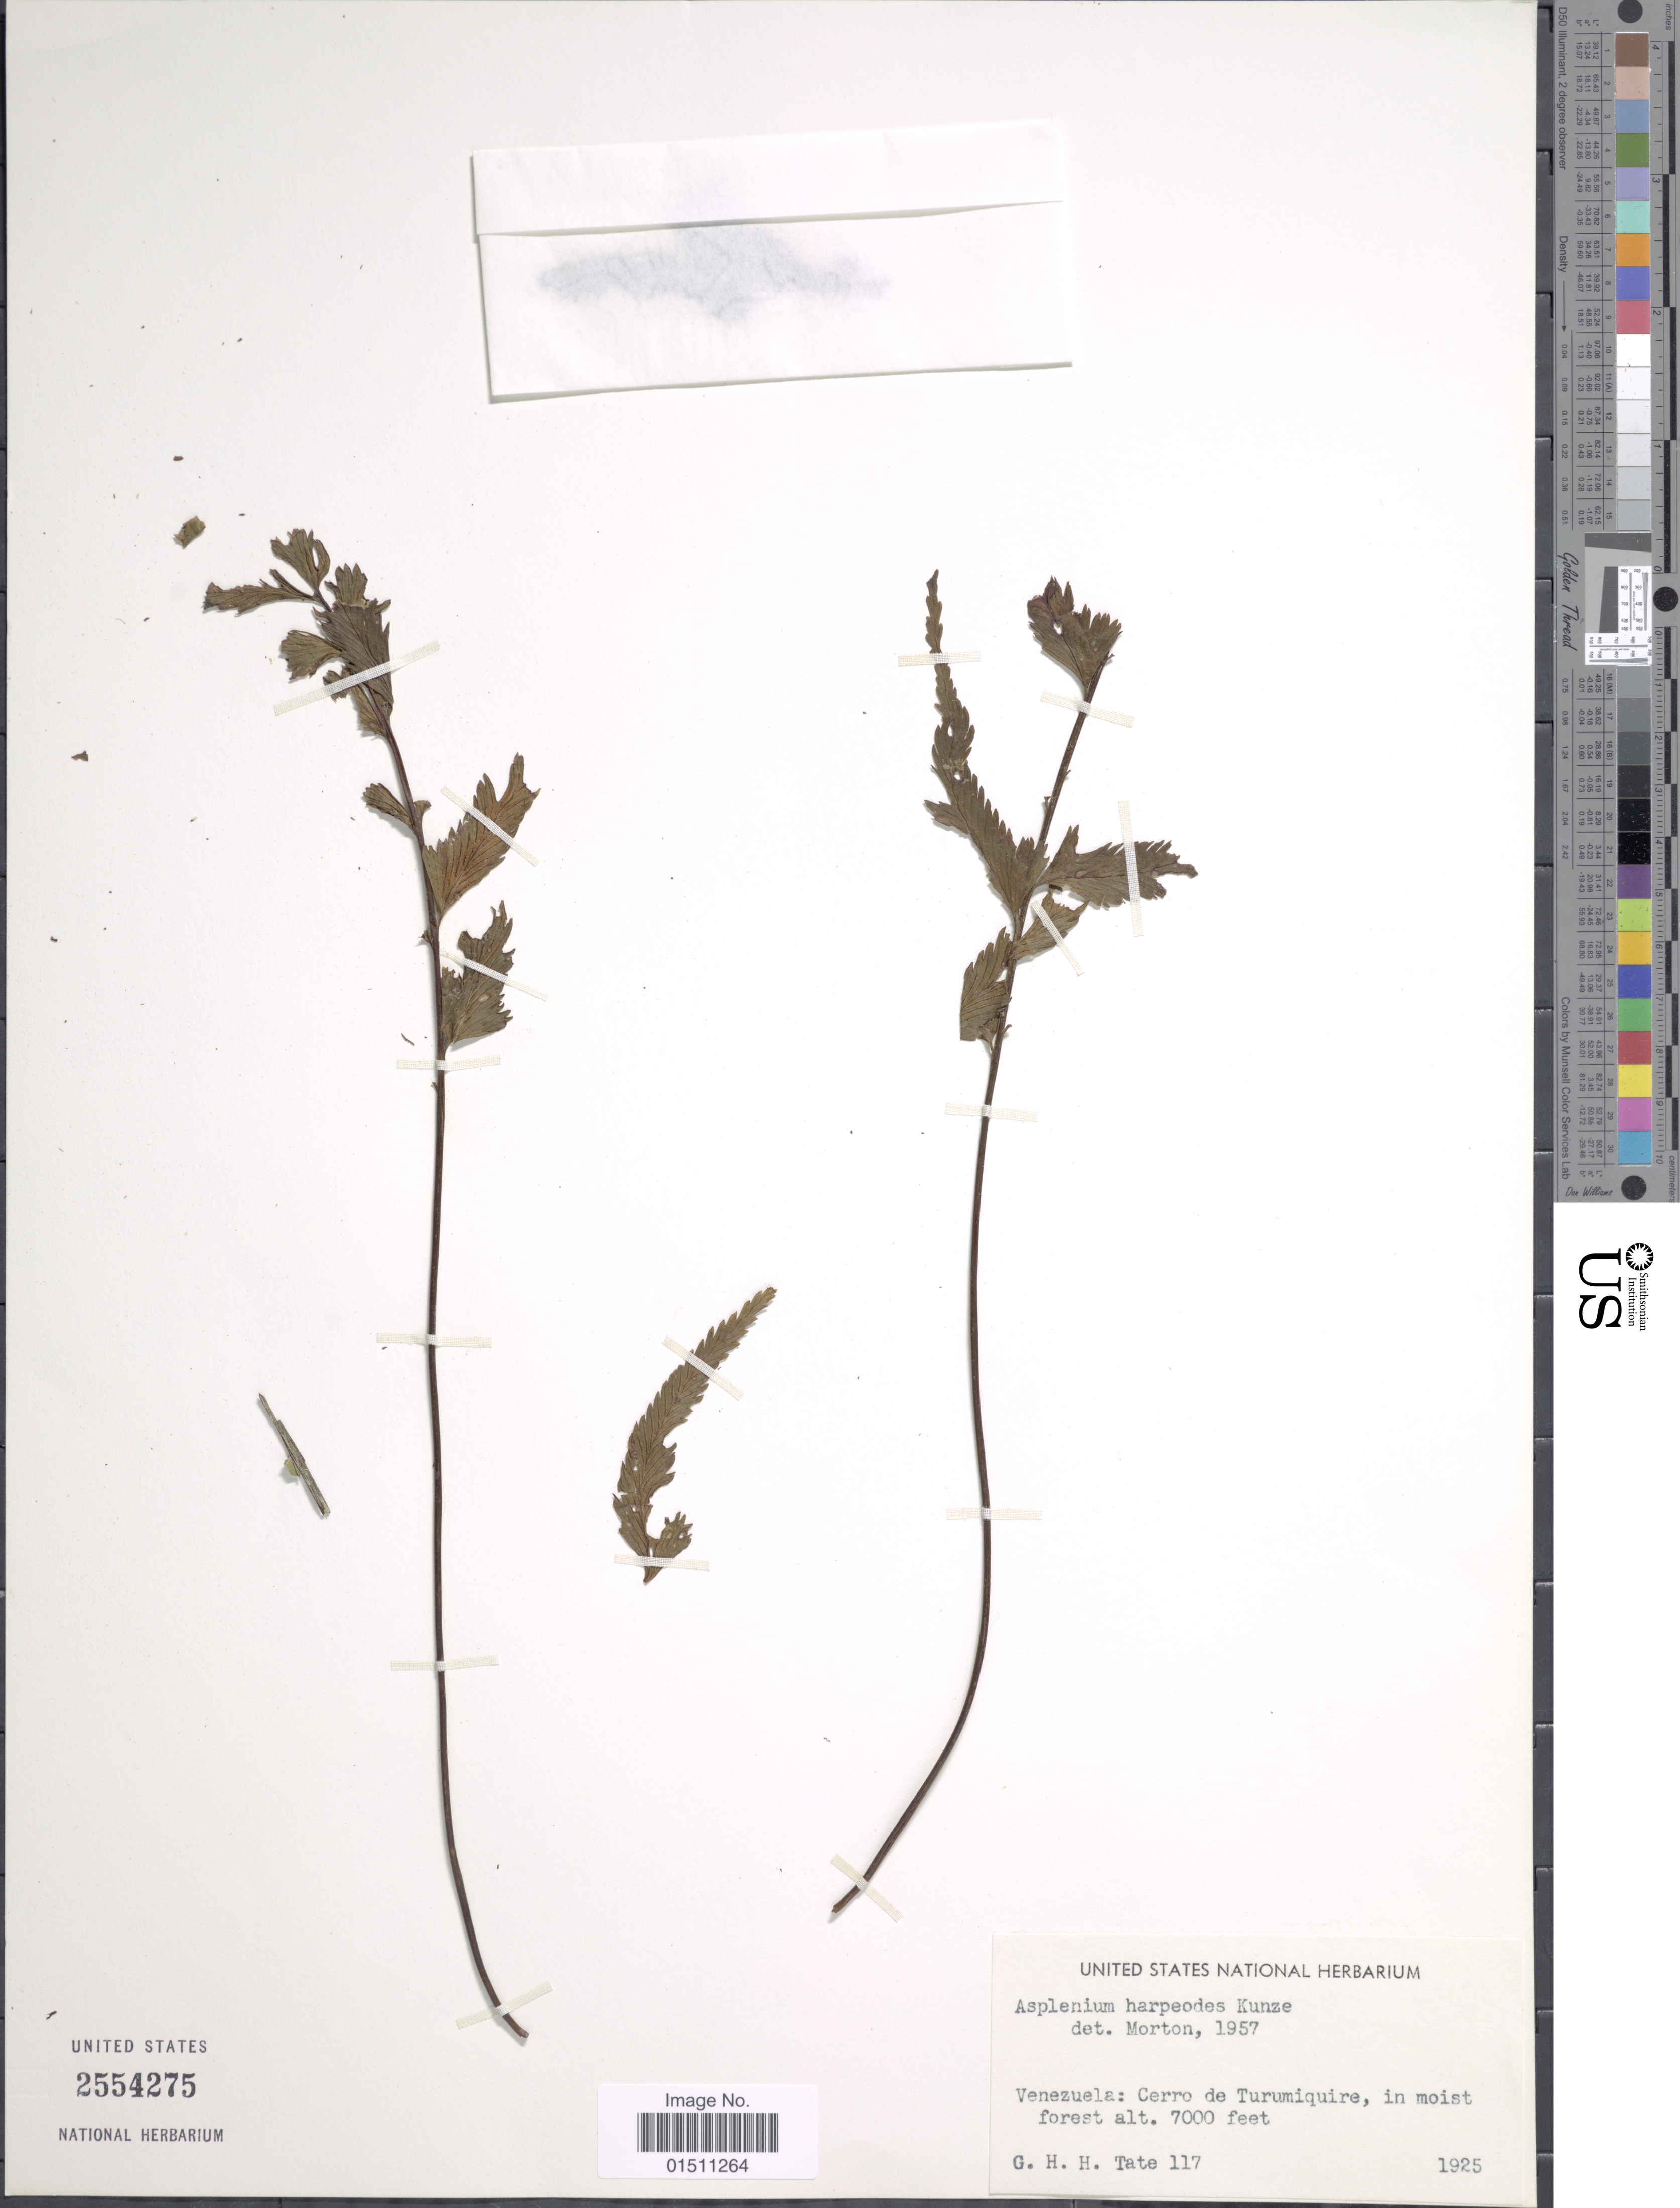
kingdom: Plantae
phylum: Tracheophyta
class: Polypodiopsida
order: Polypodiales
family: Aspleniaceae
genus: Asplenium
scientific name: Asplenium harpeodes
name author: Kunze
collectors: G. H. H.Tate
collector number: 117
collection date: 1925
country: Venezuela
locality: Venezuela, Cerro de Turumiquire.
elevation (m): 2134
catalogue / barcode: US 2554275